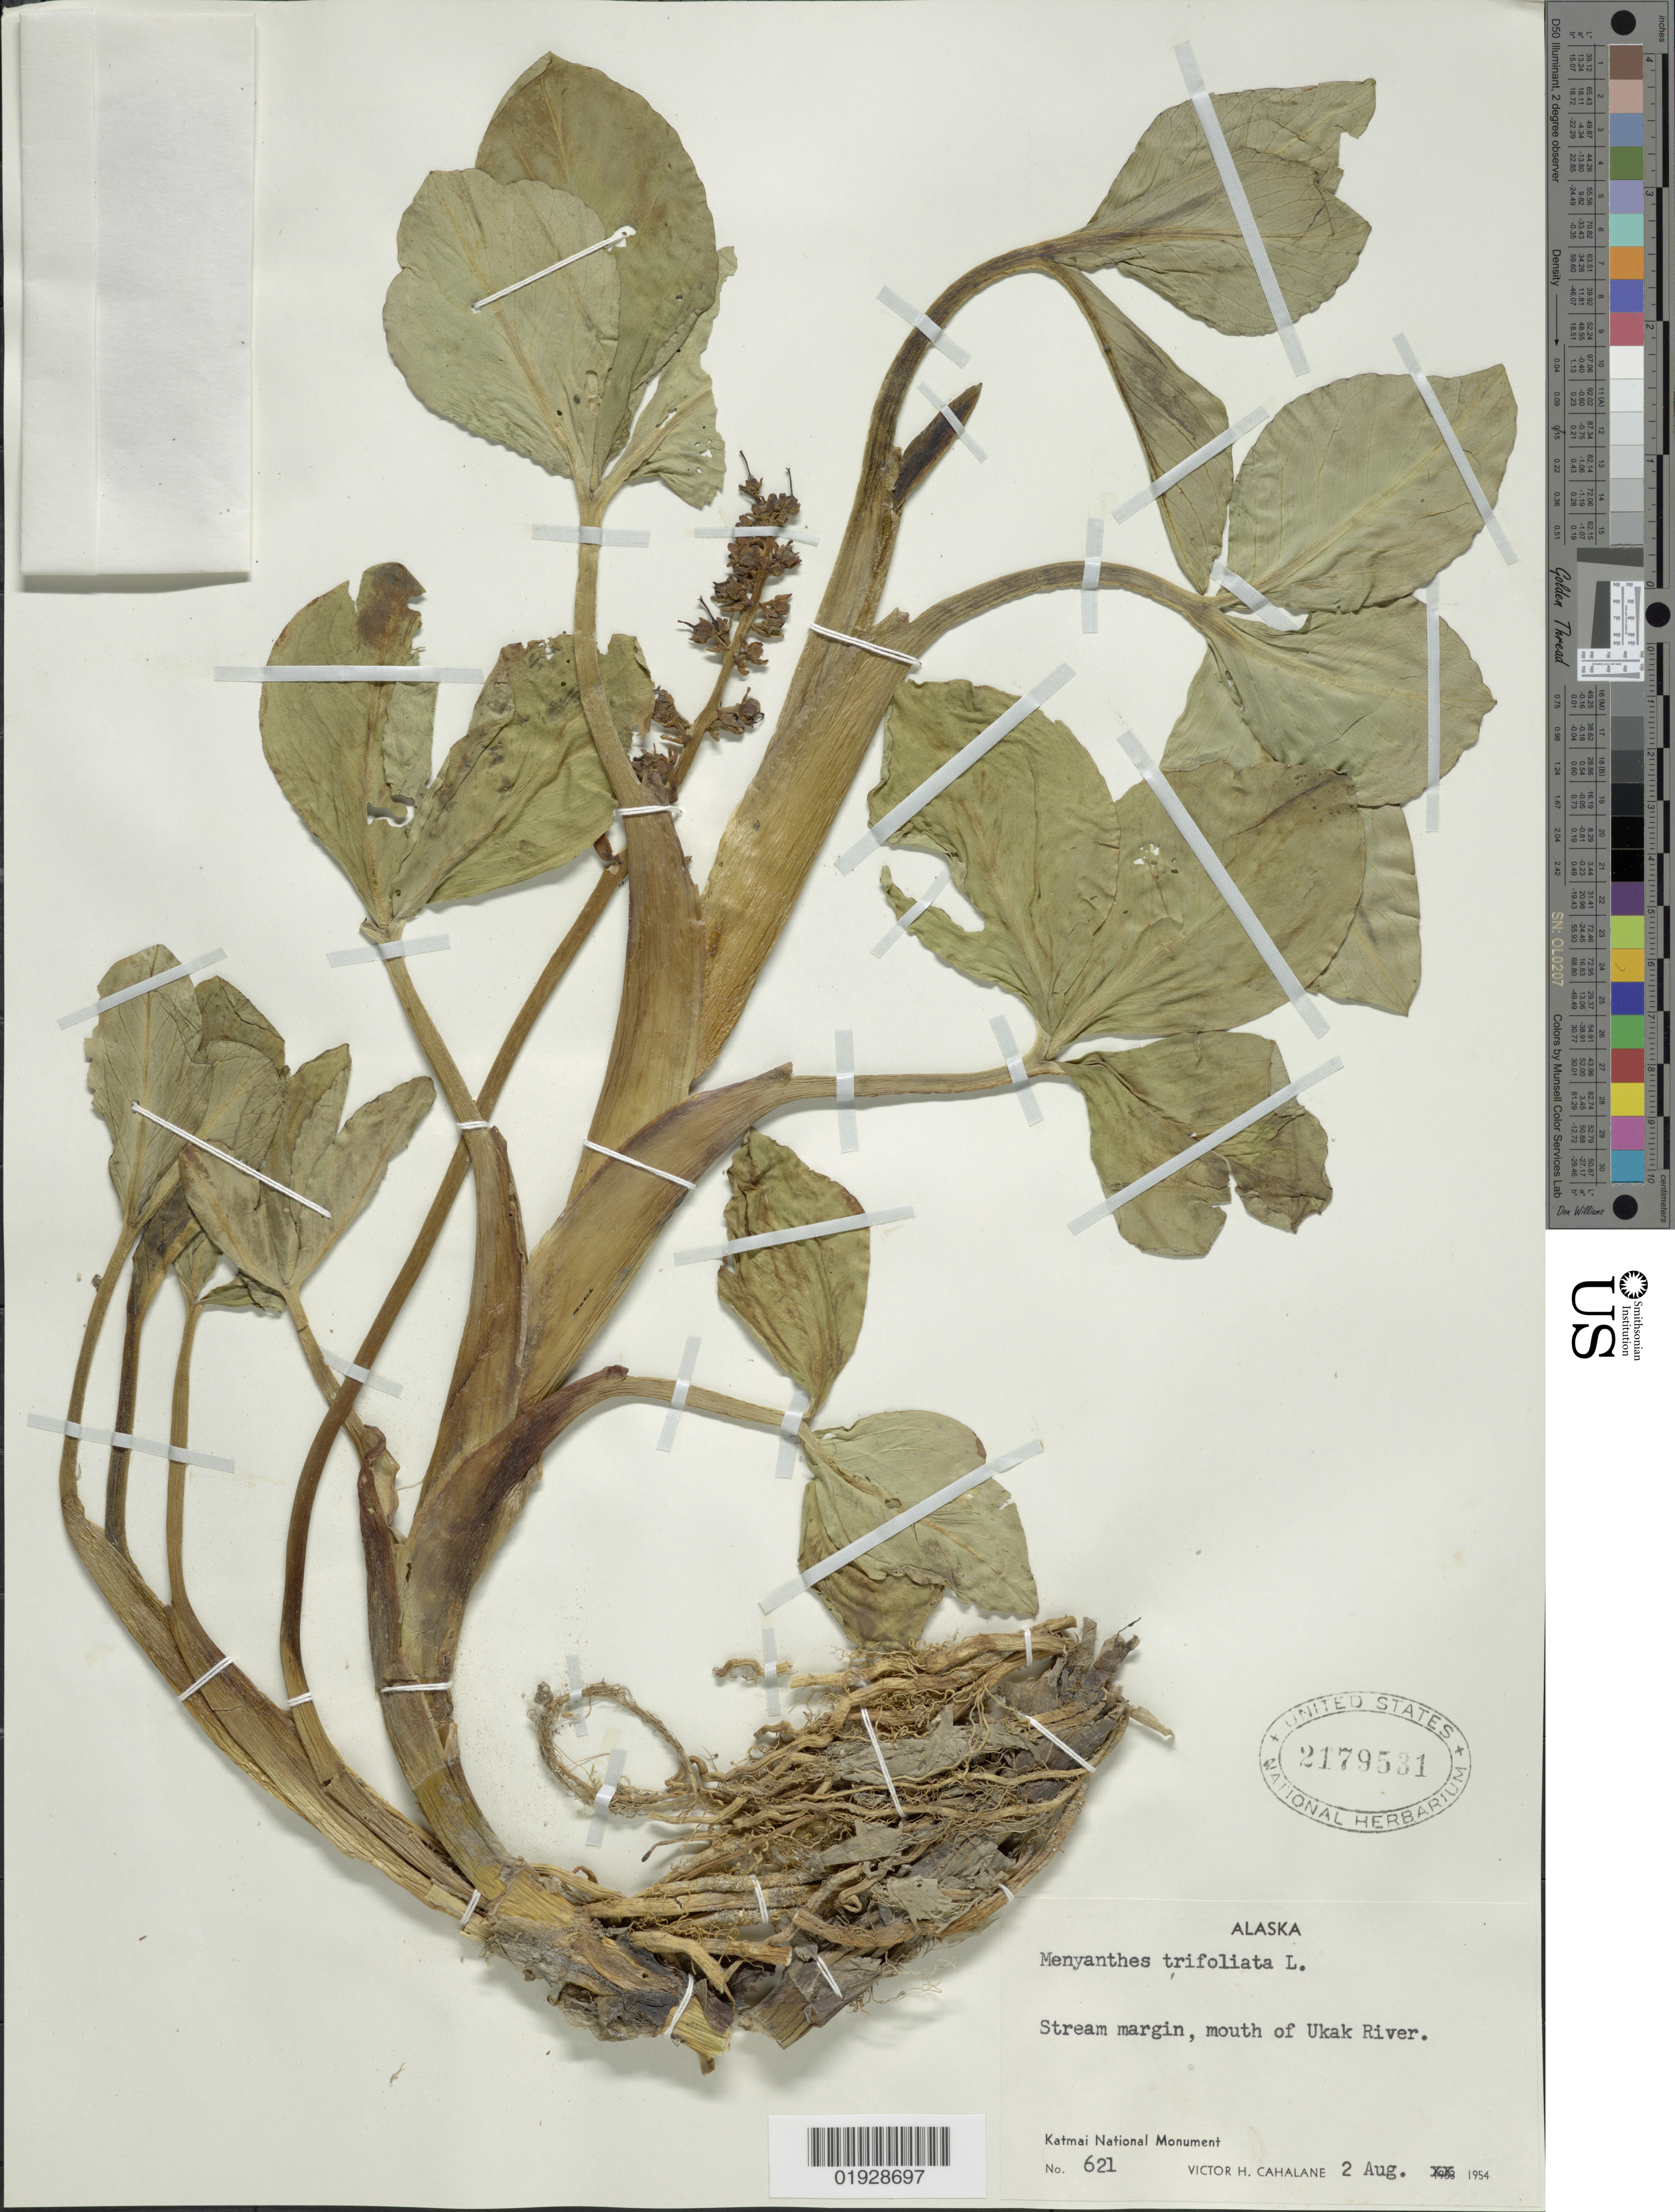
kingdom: Plantae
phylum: Tracheophyta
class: Magnoliopsida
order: Asterales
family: Menyanthaceae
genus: Menyanthes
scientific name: Menyanthes trifoliata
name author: L.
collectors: V. Cahalane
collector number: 621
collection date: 1954-08-02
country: United States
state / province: Alaska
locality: Mouth of Ukak River. Katmai National Monument.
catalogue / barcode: US 2179531